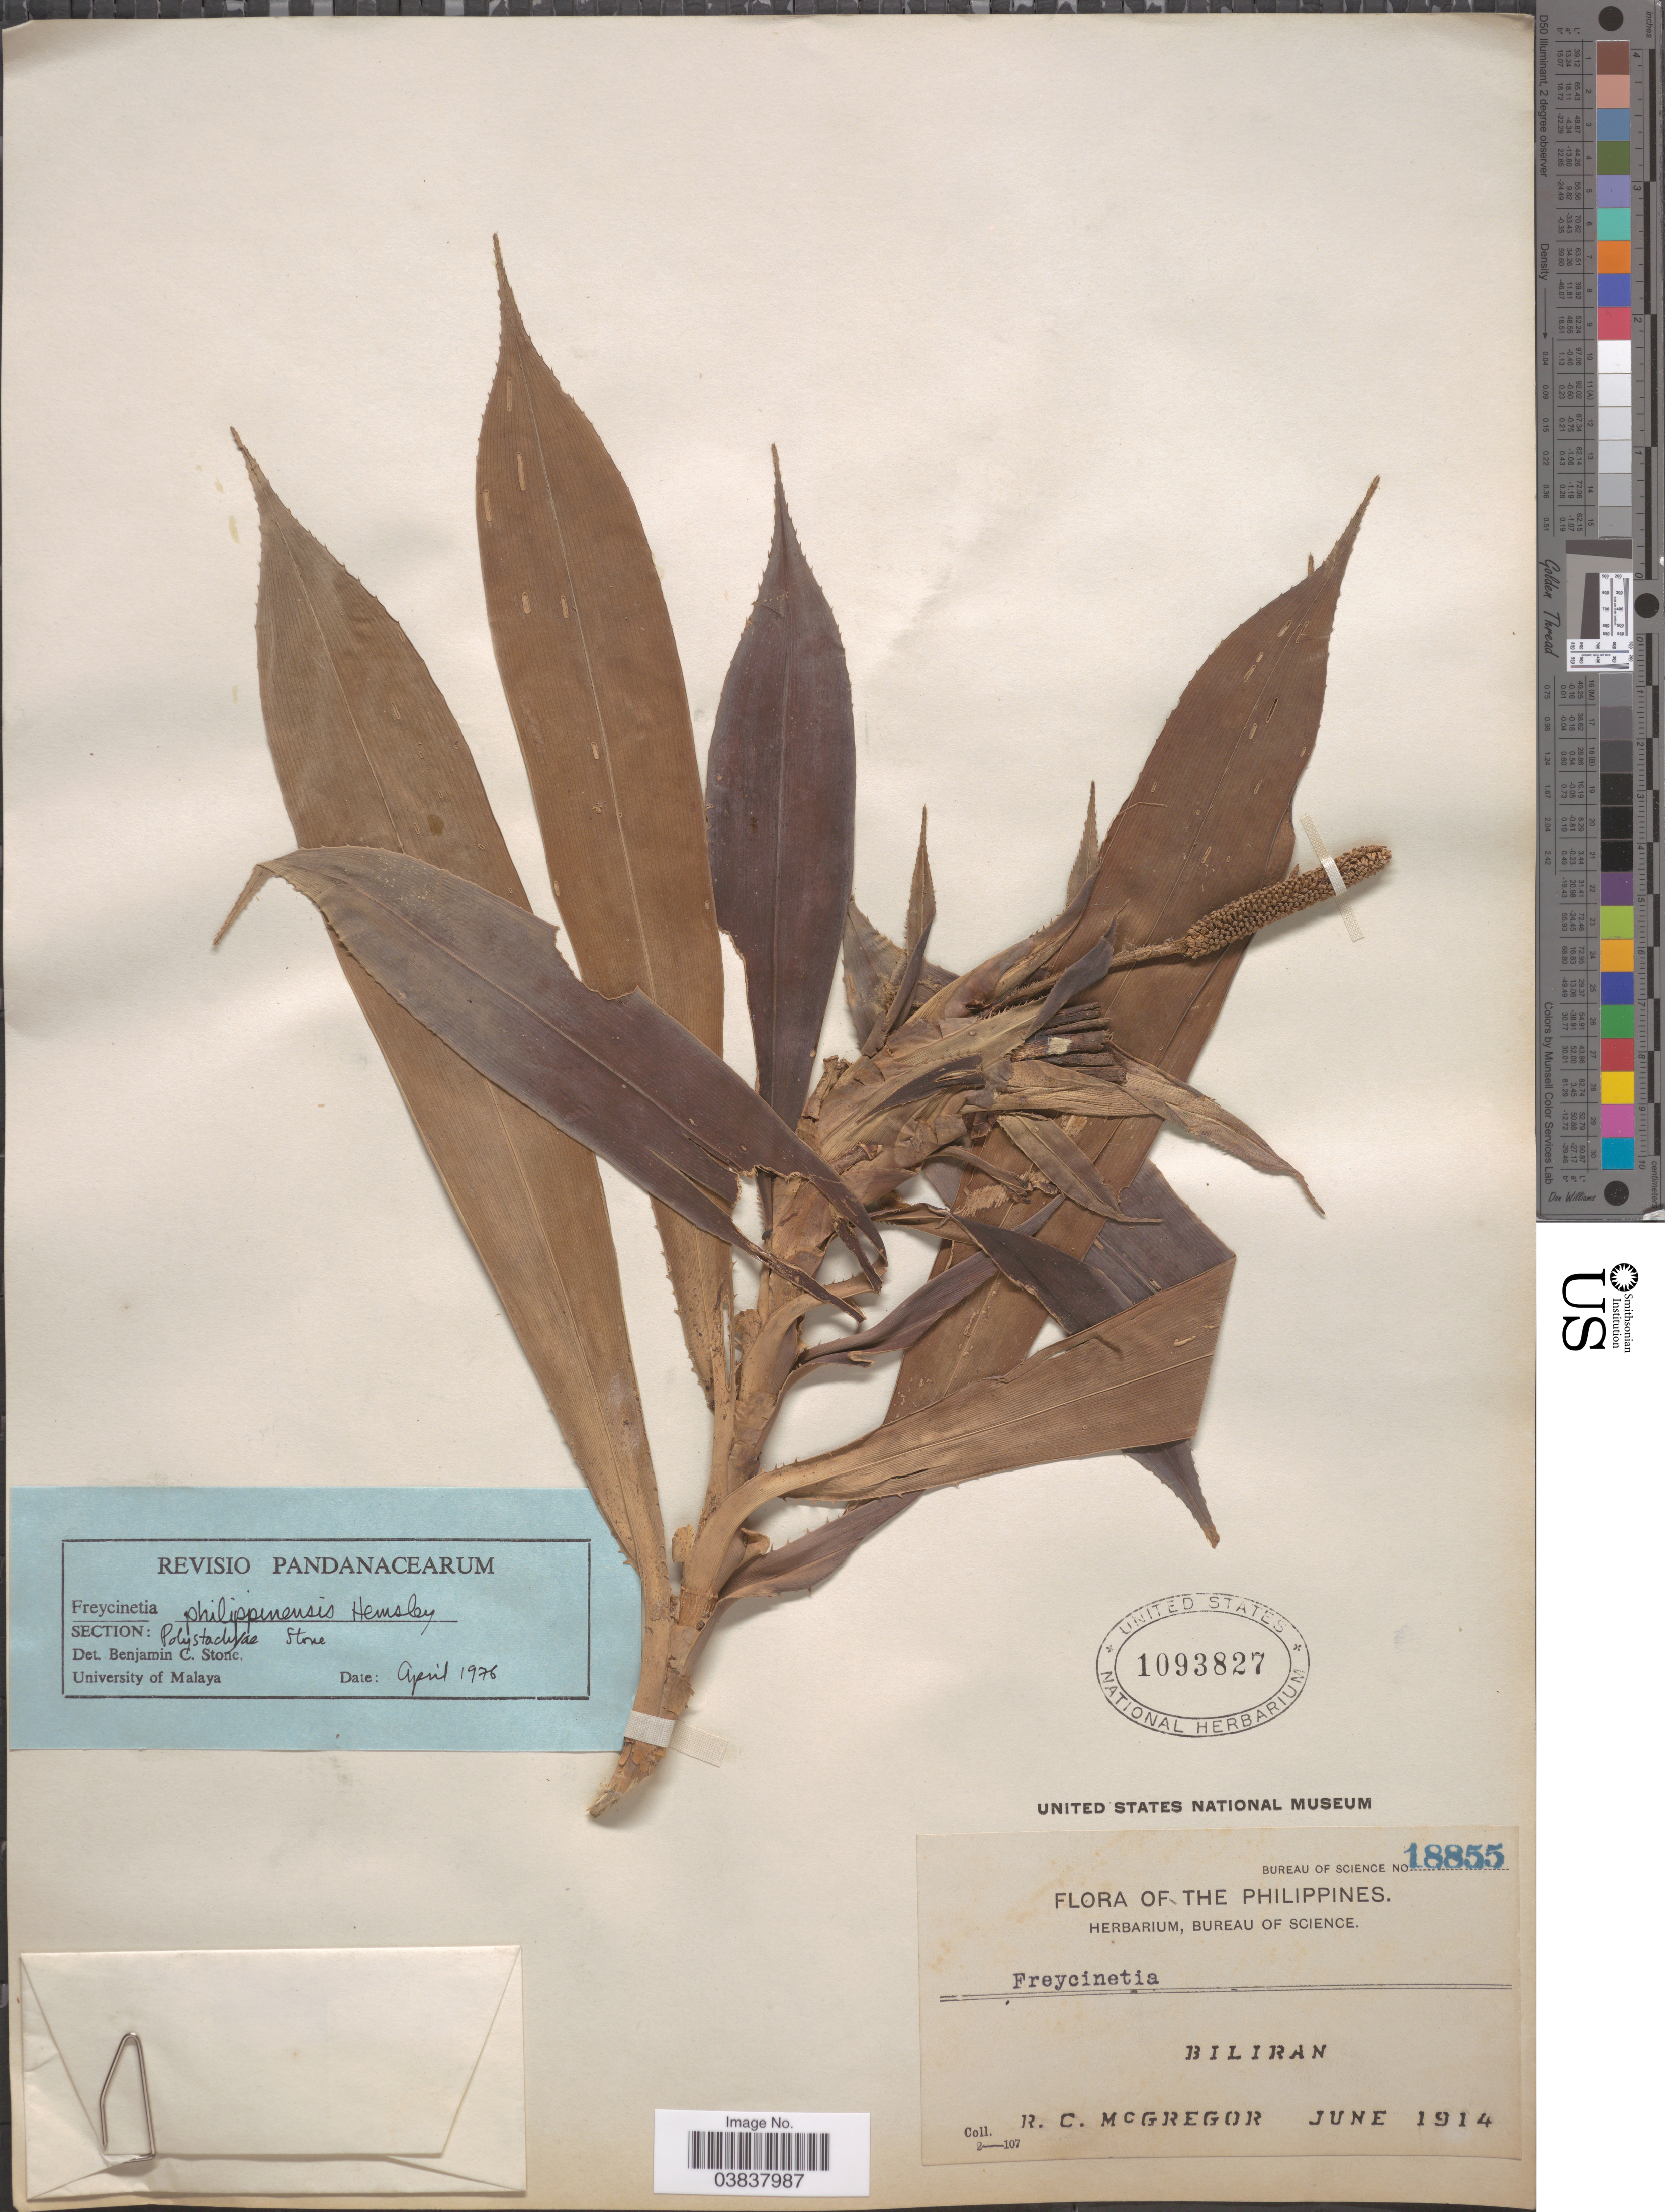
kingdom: Plantae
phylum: Tracheophyta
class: Liliopsida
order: Pandanales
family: Pandanaceae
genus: Freycinetia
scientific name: Freycinetia philippinensis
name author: Hemsl.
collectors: R. C. McGregor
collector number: Bureau of Science 18855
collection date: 1914-06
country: Philippines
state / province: Eastern Visayas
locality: Biliran.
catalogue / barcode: US 1093827